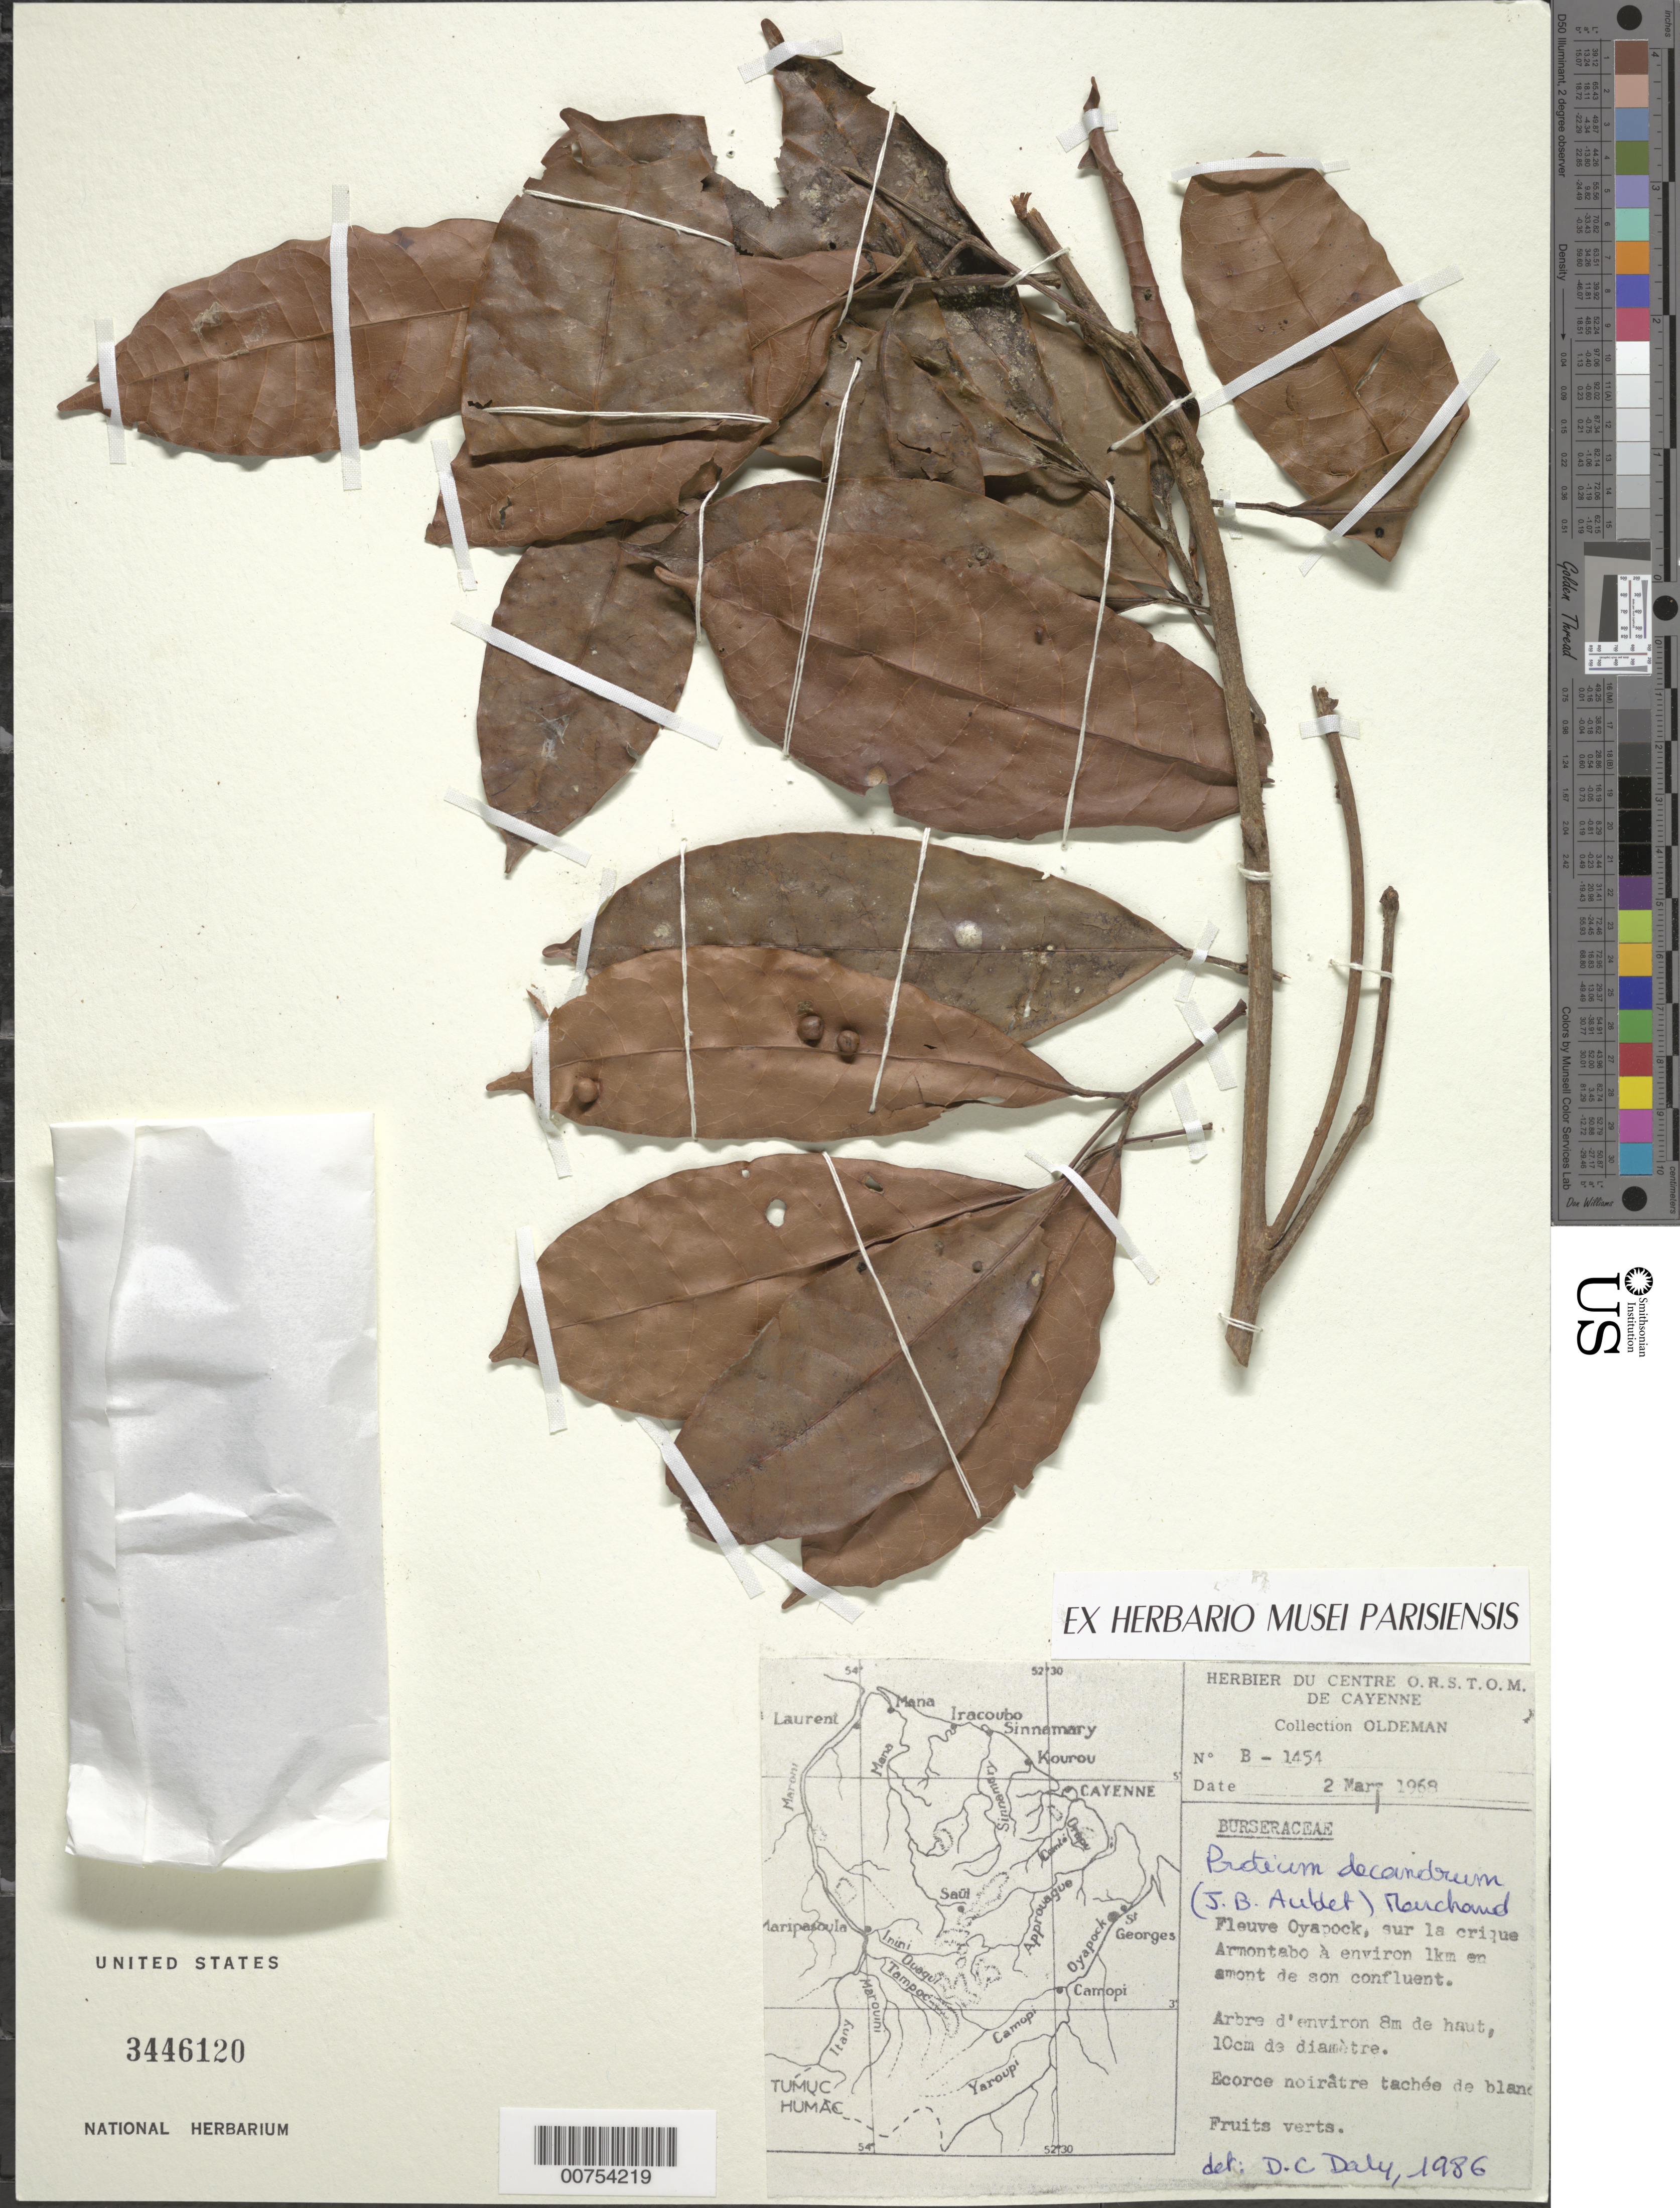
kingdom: Plantae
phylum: Tracheophyta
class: Magnoliopsida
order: Sapindales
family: Burseraceae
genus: Protium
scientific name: Protium decandrum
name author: (Aubl.) Marchand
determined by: Daly, D. C.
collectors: R. Oldeman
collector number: B 1454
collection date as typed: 2-Mar-68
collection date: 1968-03-02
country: French Guiana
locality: Fleuve Oyapock, crique Armontabo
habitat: Along creek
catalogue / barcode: US 3446120